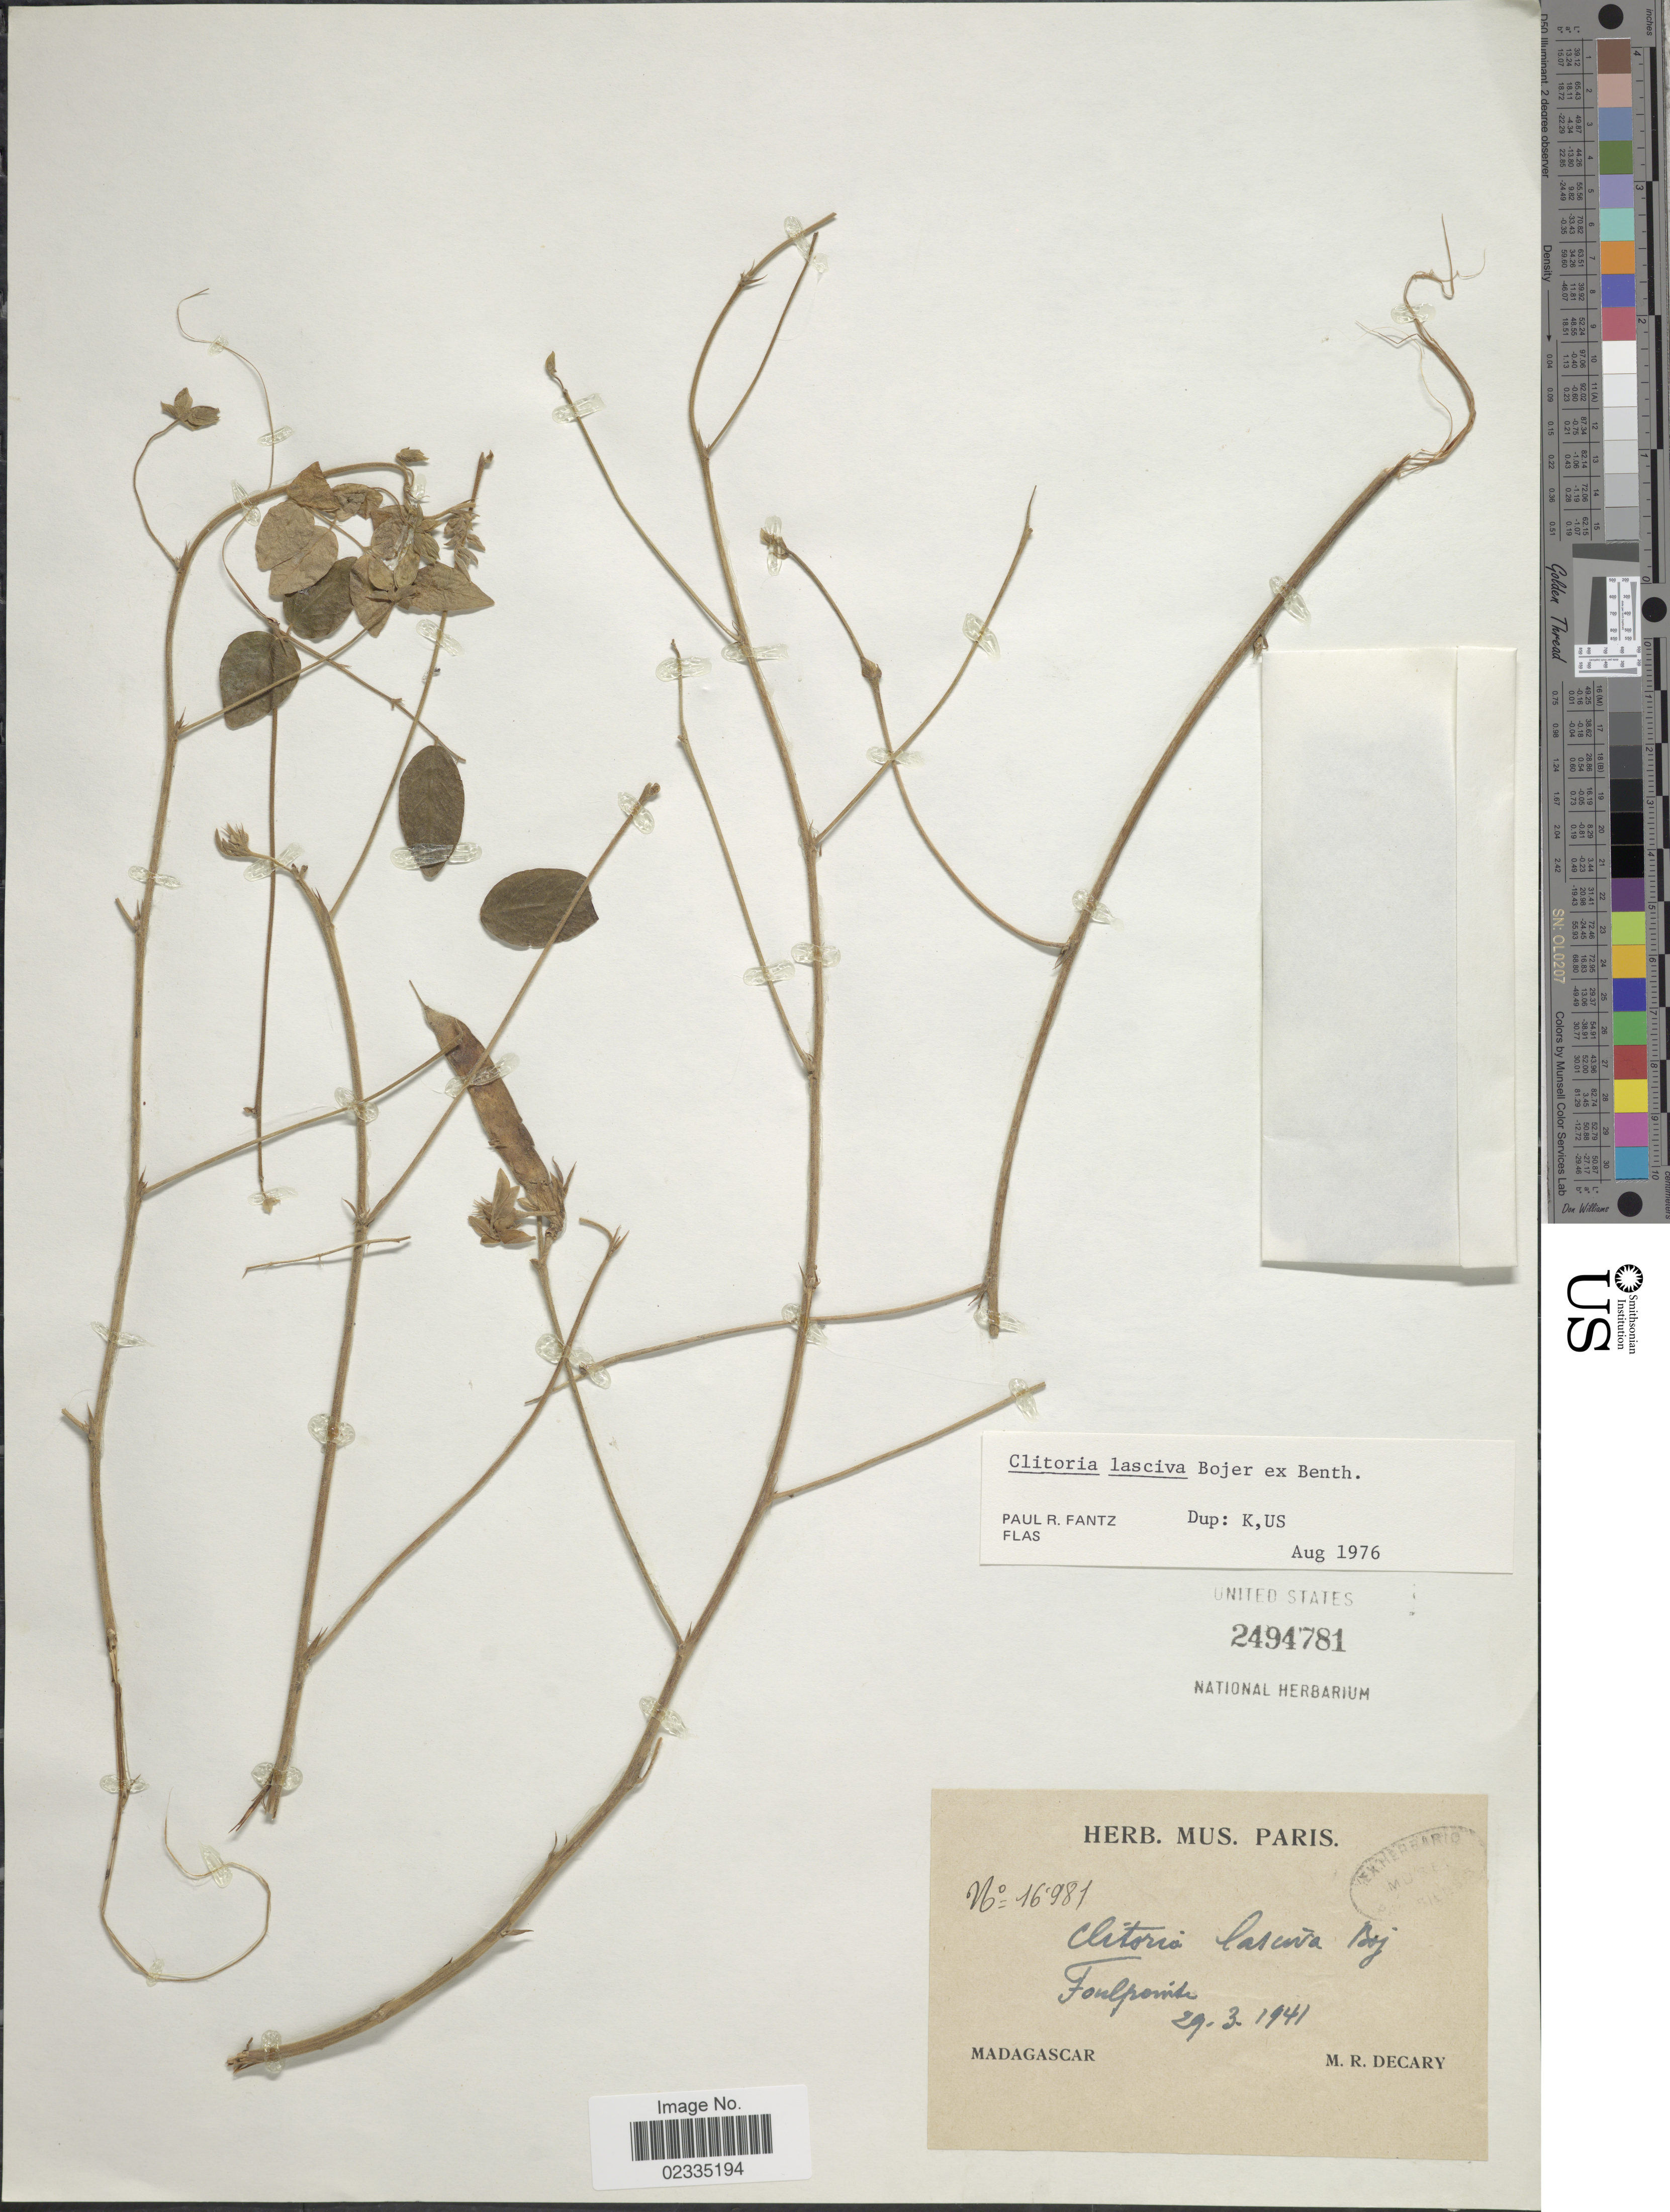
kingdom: Plantae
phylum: Tracheophyta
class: Magnoliopsida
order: Fabales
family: Fabaceae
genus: Clitoria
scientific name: Clitoria lasciva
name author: Bojer ex Benth.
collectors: R. Decary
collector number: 16981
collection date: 1941-03-29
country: Madagascar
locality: Foul [illegible text]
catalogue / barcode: US 2494781